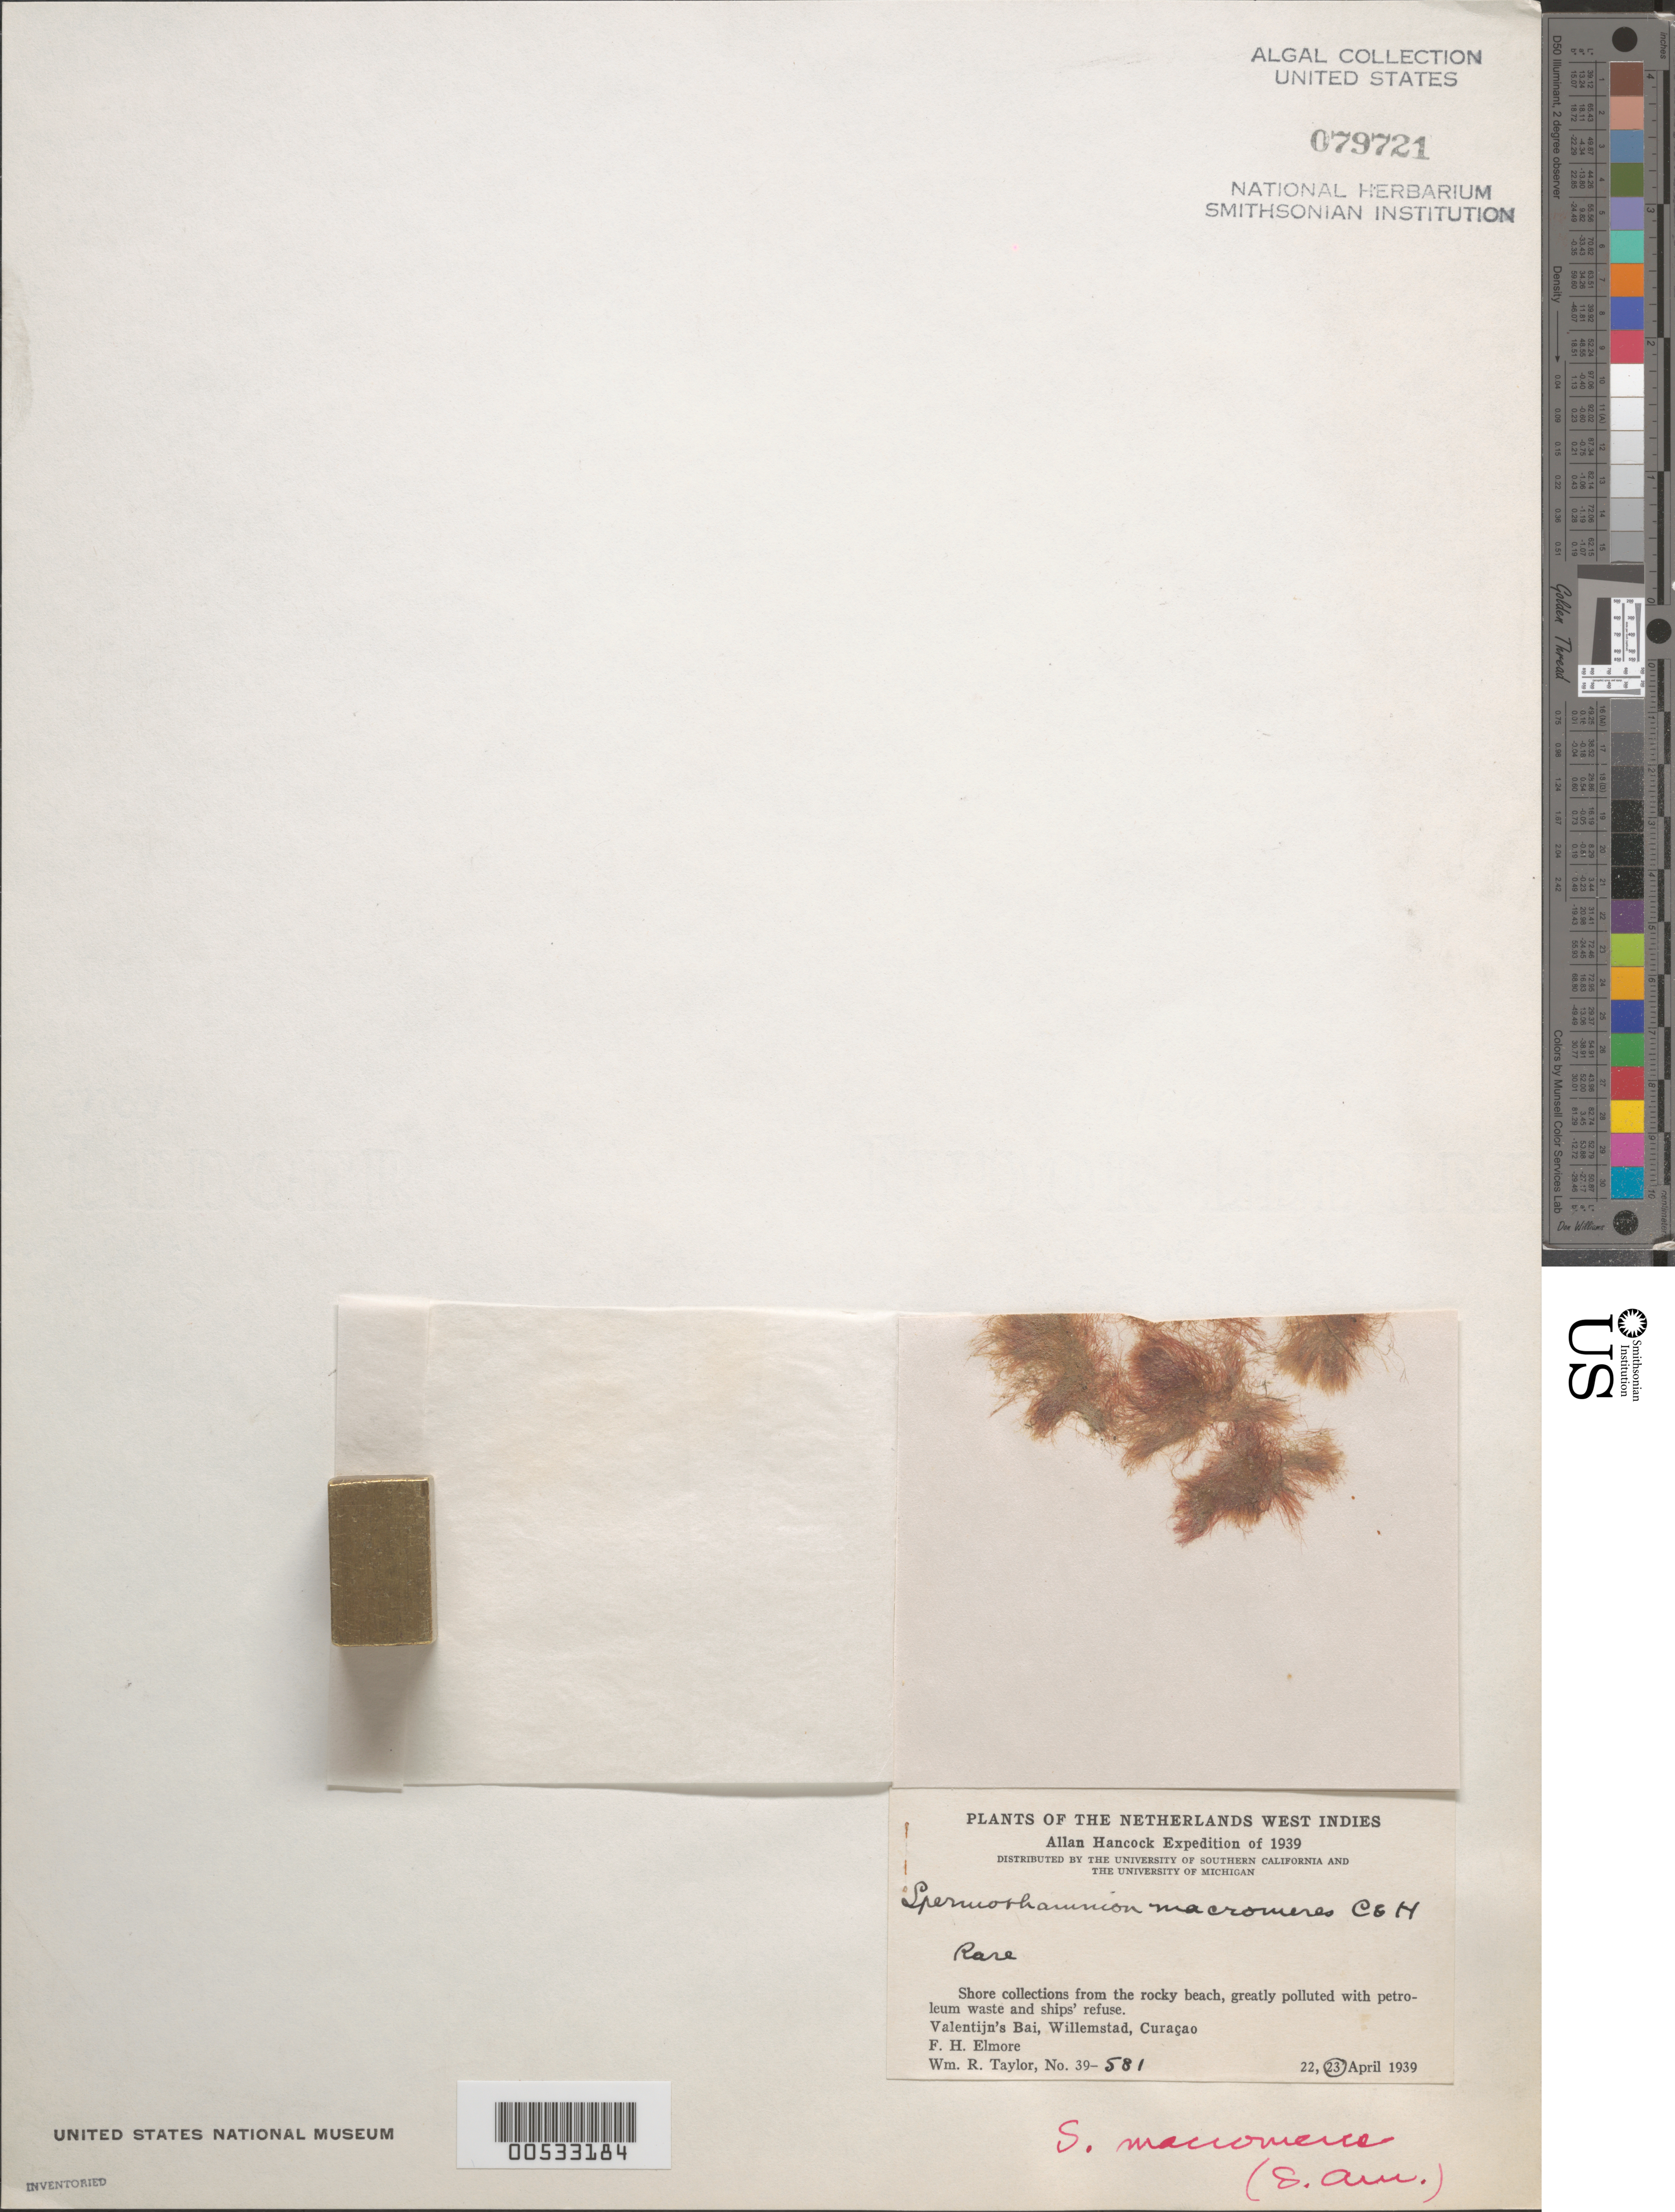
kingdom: Plantae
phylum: Rhodophyta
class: Florideophyceae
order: Ceramiales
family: Wrangeliaceae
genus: Spermothamnion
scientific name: Spermothamnion macromeres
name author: Collins & Herv.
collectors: W. R. Taylor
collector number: WRT 39-581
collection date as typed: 23 Apr 1939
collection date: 1939-04-23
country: Curaçao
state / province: ABC Islands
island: Curaçao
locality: Valentijn's Bai, Willemstad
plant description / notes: Allan Hancock Expedition of 1939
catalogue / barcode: US 79721